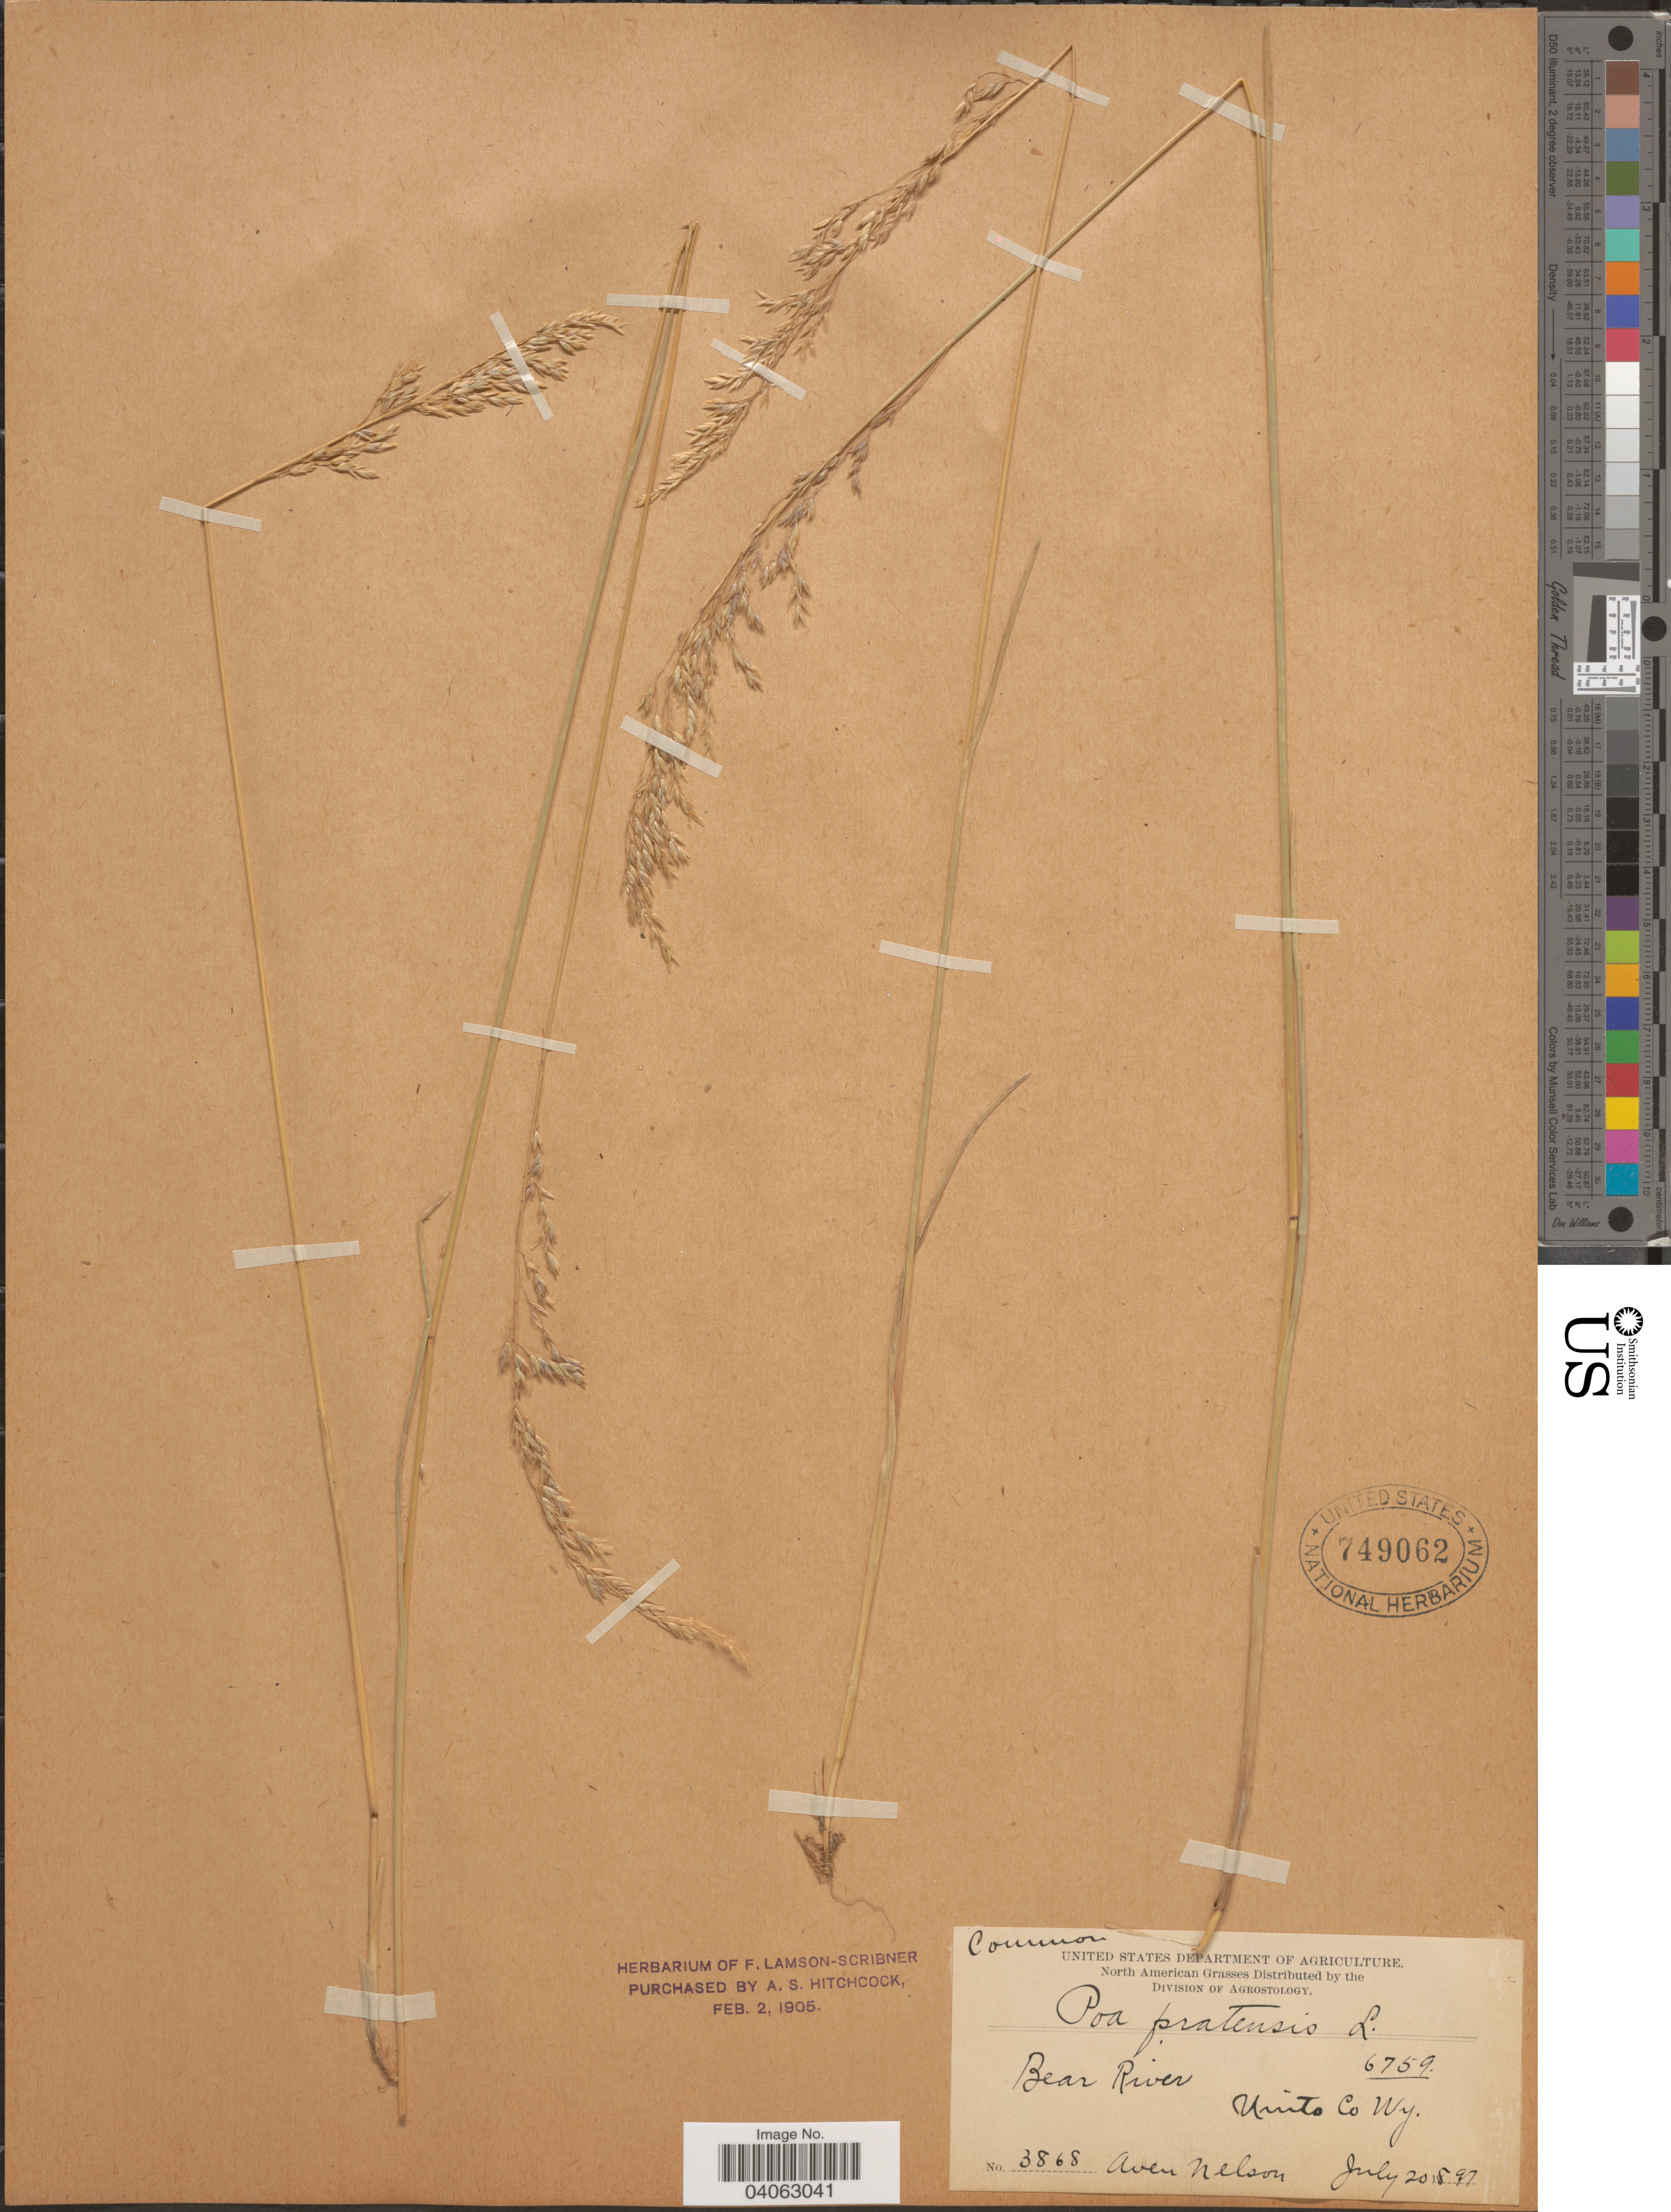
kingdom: Plantae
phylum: Tracheophyta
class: Liliopsida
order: Poales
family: Poaceae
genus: Poa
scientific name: Poa pratensis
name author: L.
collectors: A. Nelson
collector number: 3868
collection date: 1897-07-20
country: United States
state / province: Wyoming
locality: Bear River, Uinto Co.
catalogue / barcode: US 749062